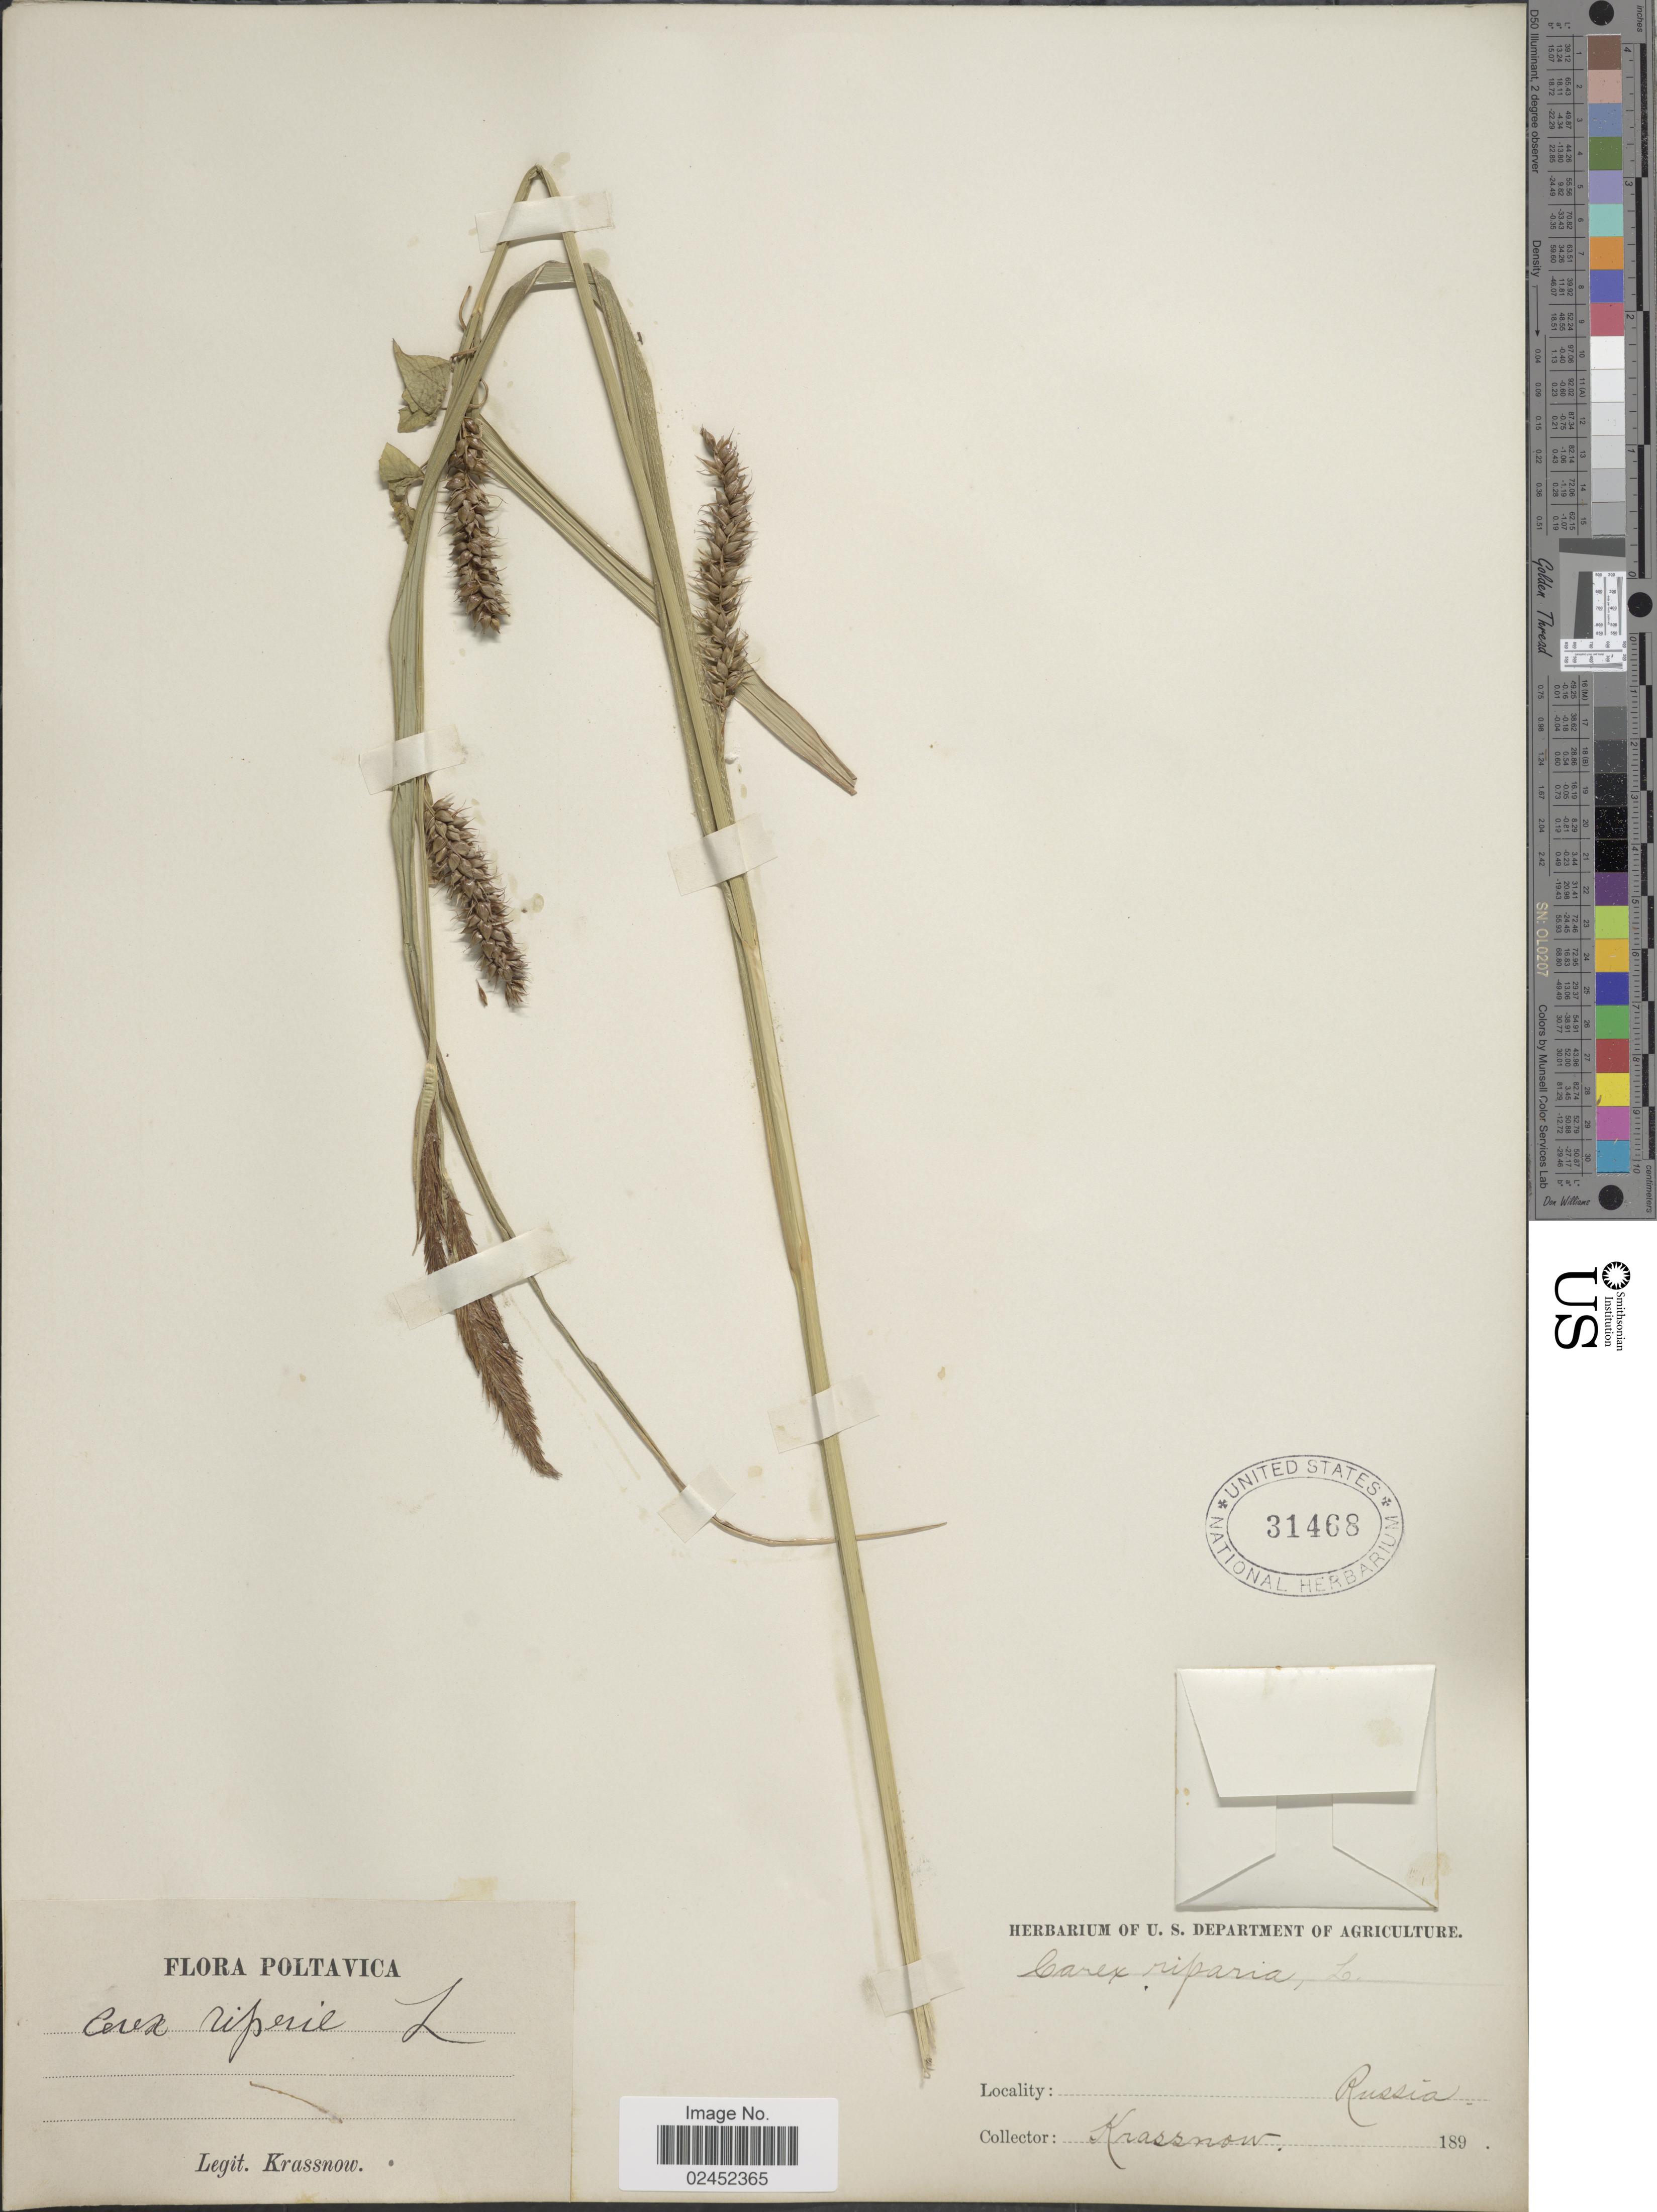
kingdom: Plantae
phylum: Tracheophyta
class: Liliopsida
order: Poales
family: Cyperaceae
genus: Carex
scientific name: Carex riparia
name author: Curtis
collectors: -. Krassnow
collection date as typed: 189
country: Ukraine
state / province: Poltava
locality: Russia, Poltavica.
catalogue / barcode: US 31468